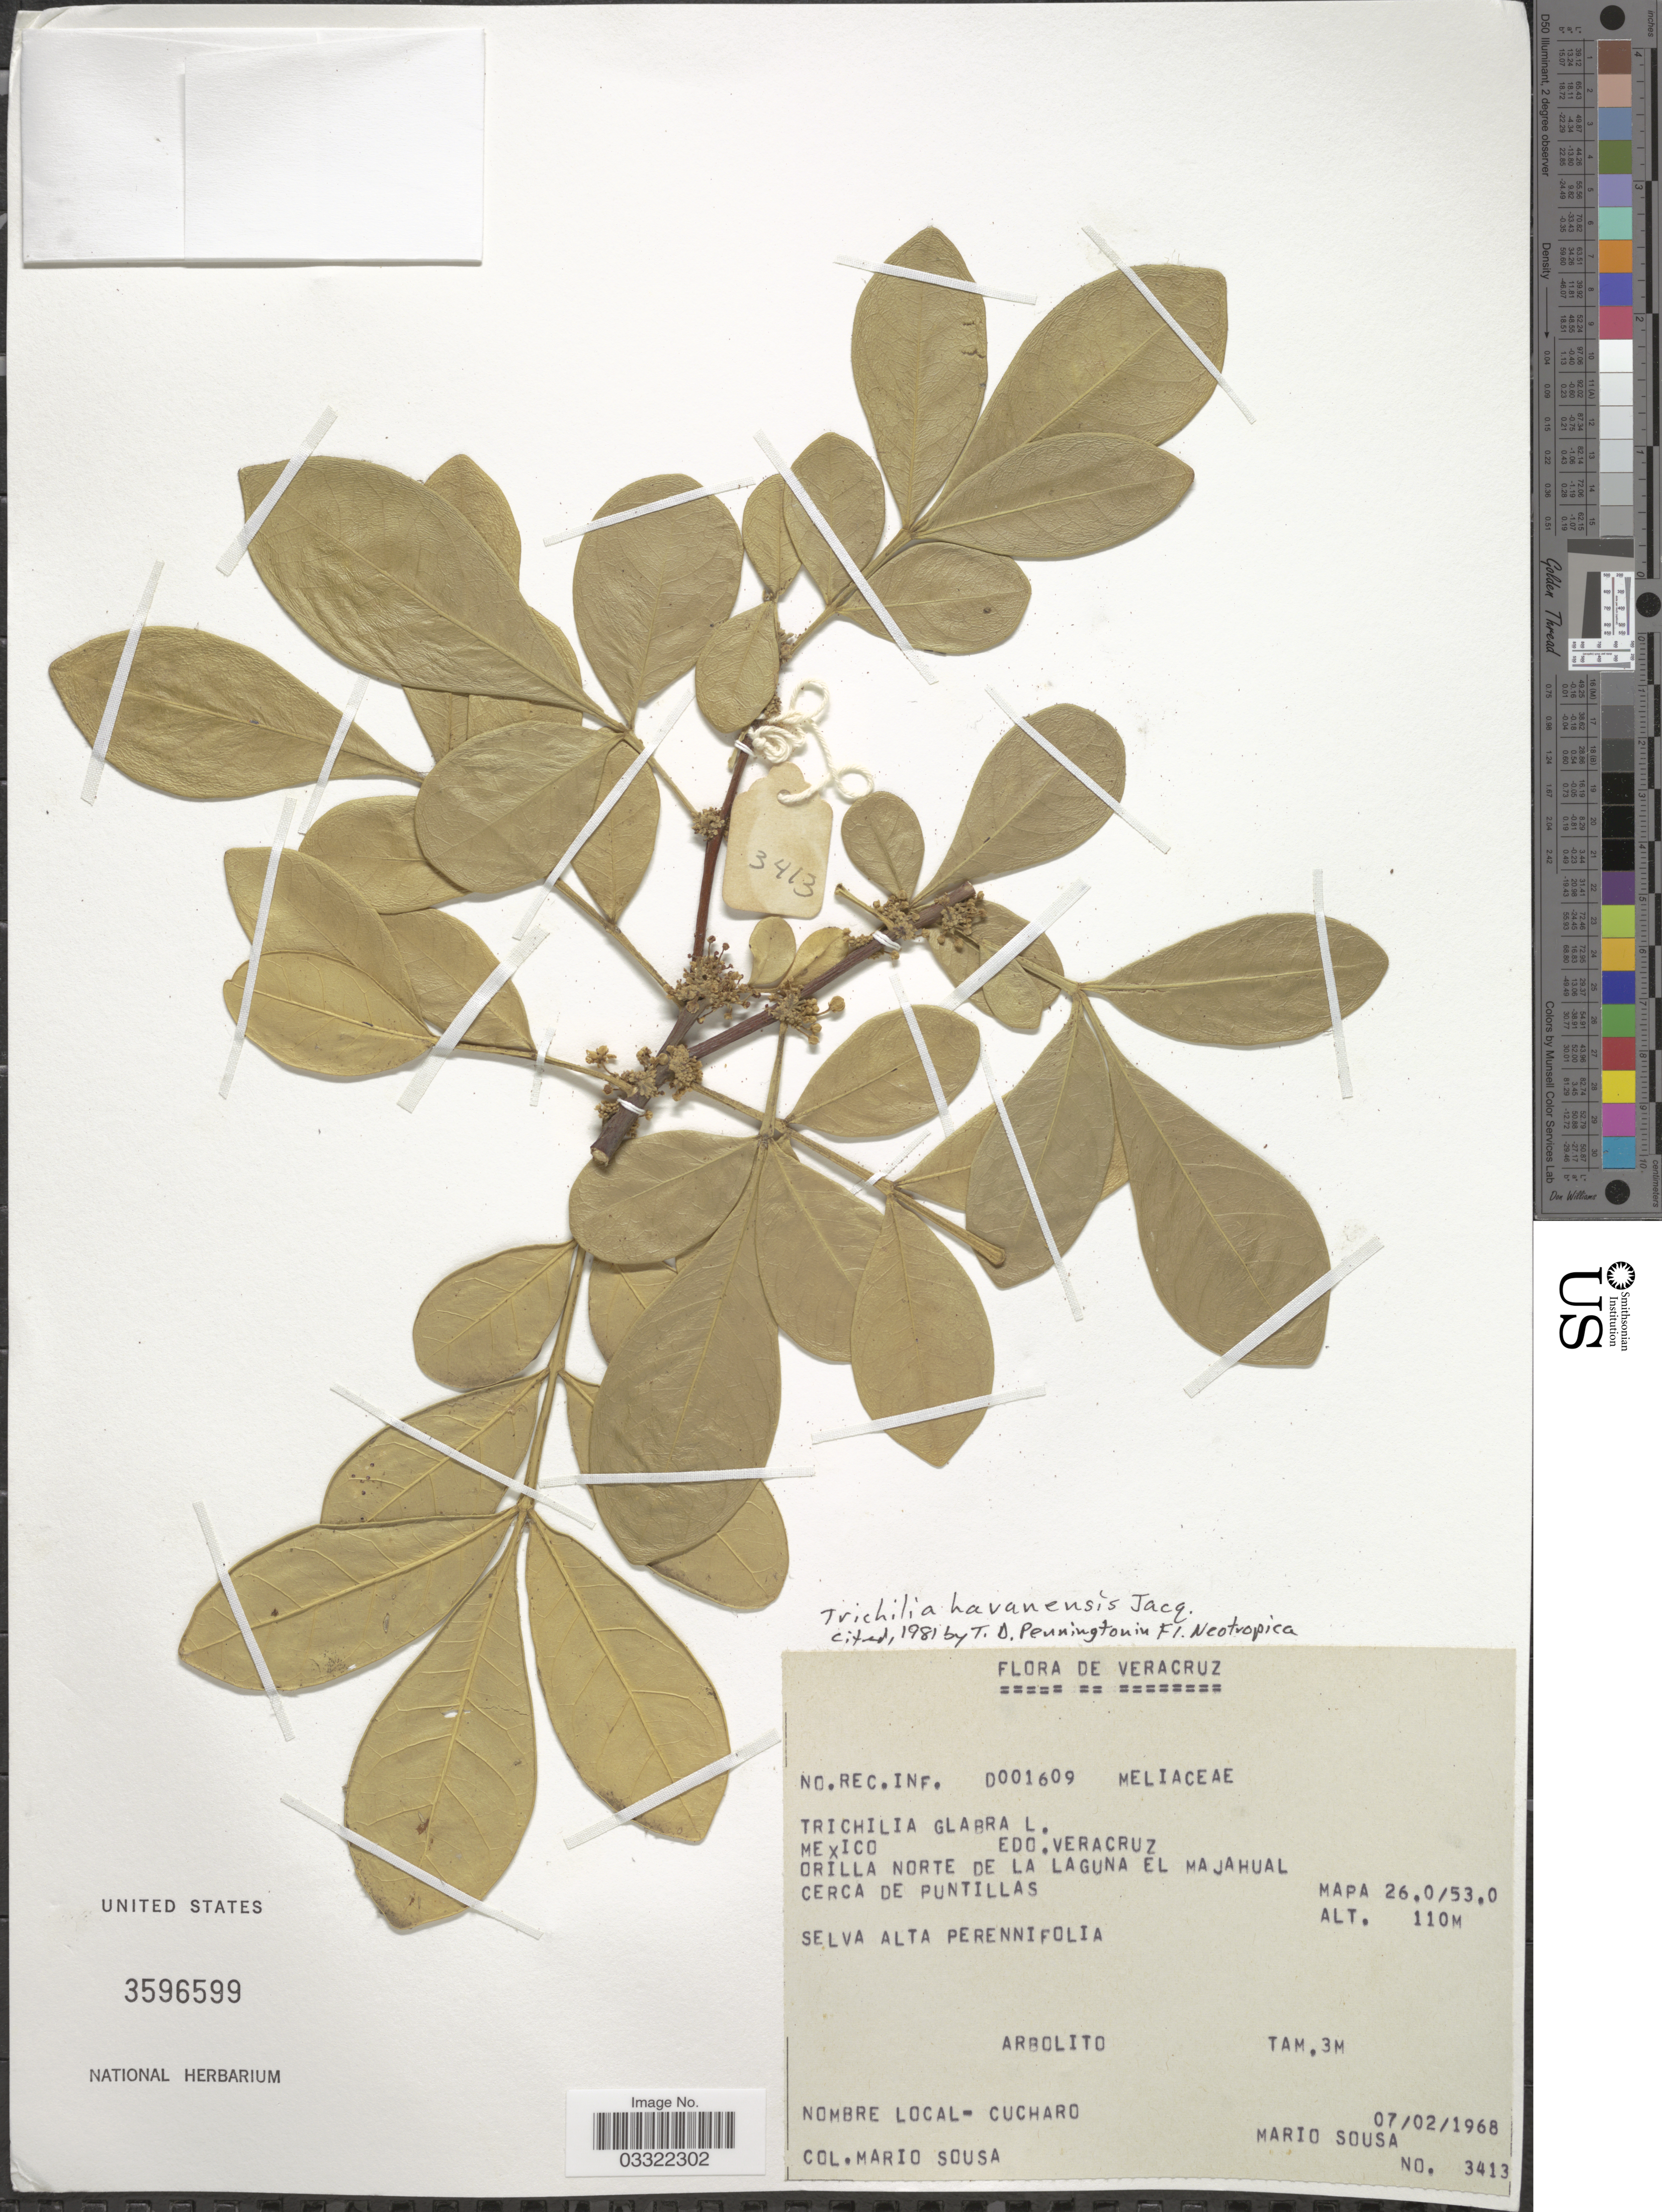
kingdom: Plantae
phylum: Tracheophyta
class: Magnoliopsida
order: Sapindales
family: Meliaceae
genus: Trichilia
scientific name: Trichilia havanensis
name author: Jacq.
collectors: M. Sousa S.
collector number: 3413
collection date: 1968-02-07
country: Mexico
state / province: Veracruz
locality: Edo. Veracruz. Orilla Norte de La Laguna El Majahual cerca de Puntillas. Mapa 26.0/53.0.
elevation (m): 110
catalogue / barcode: US 3596599